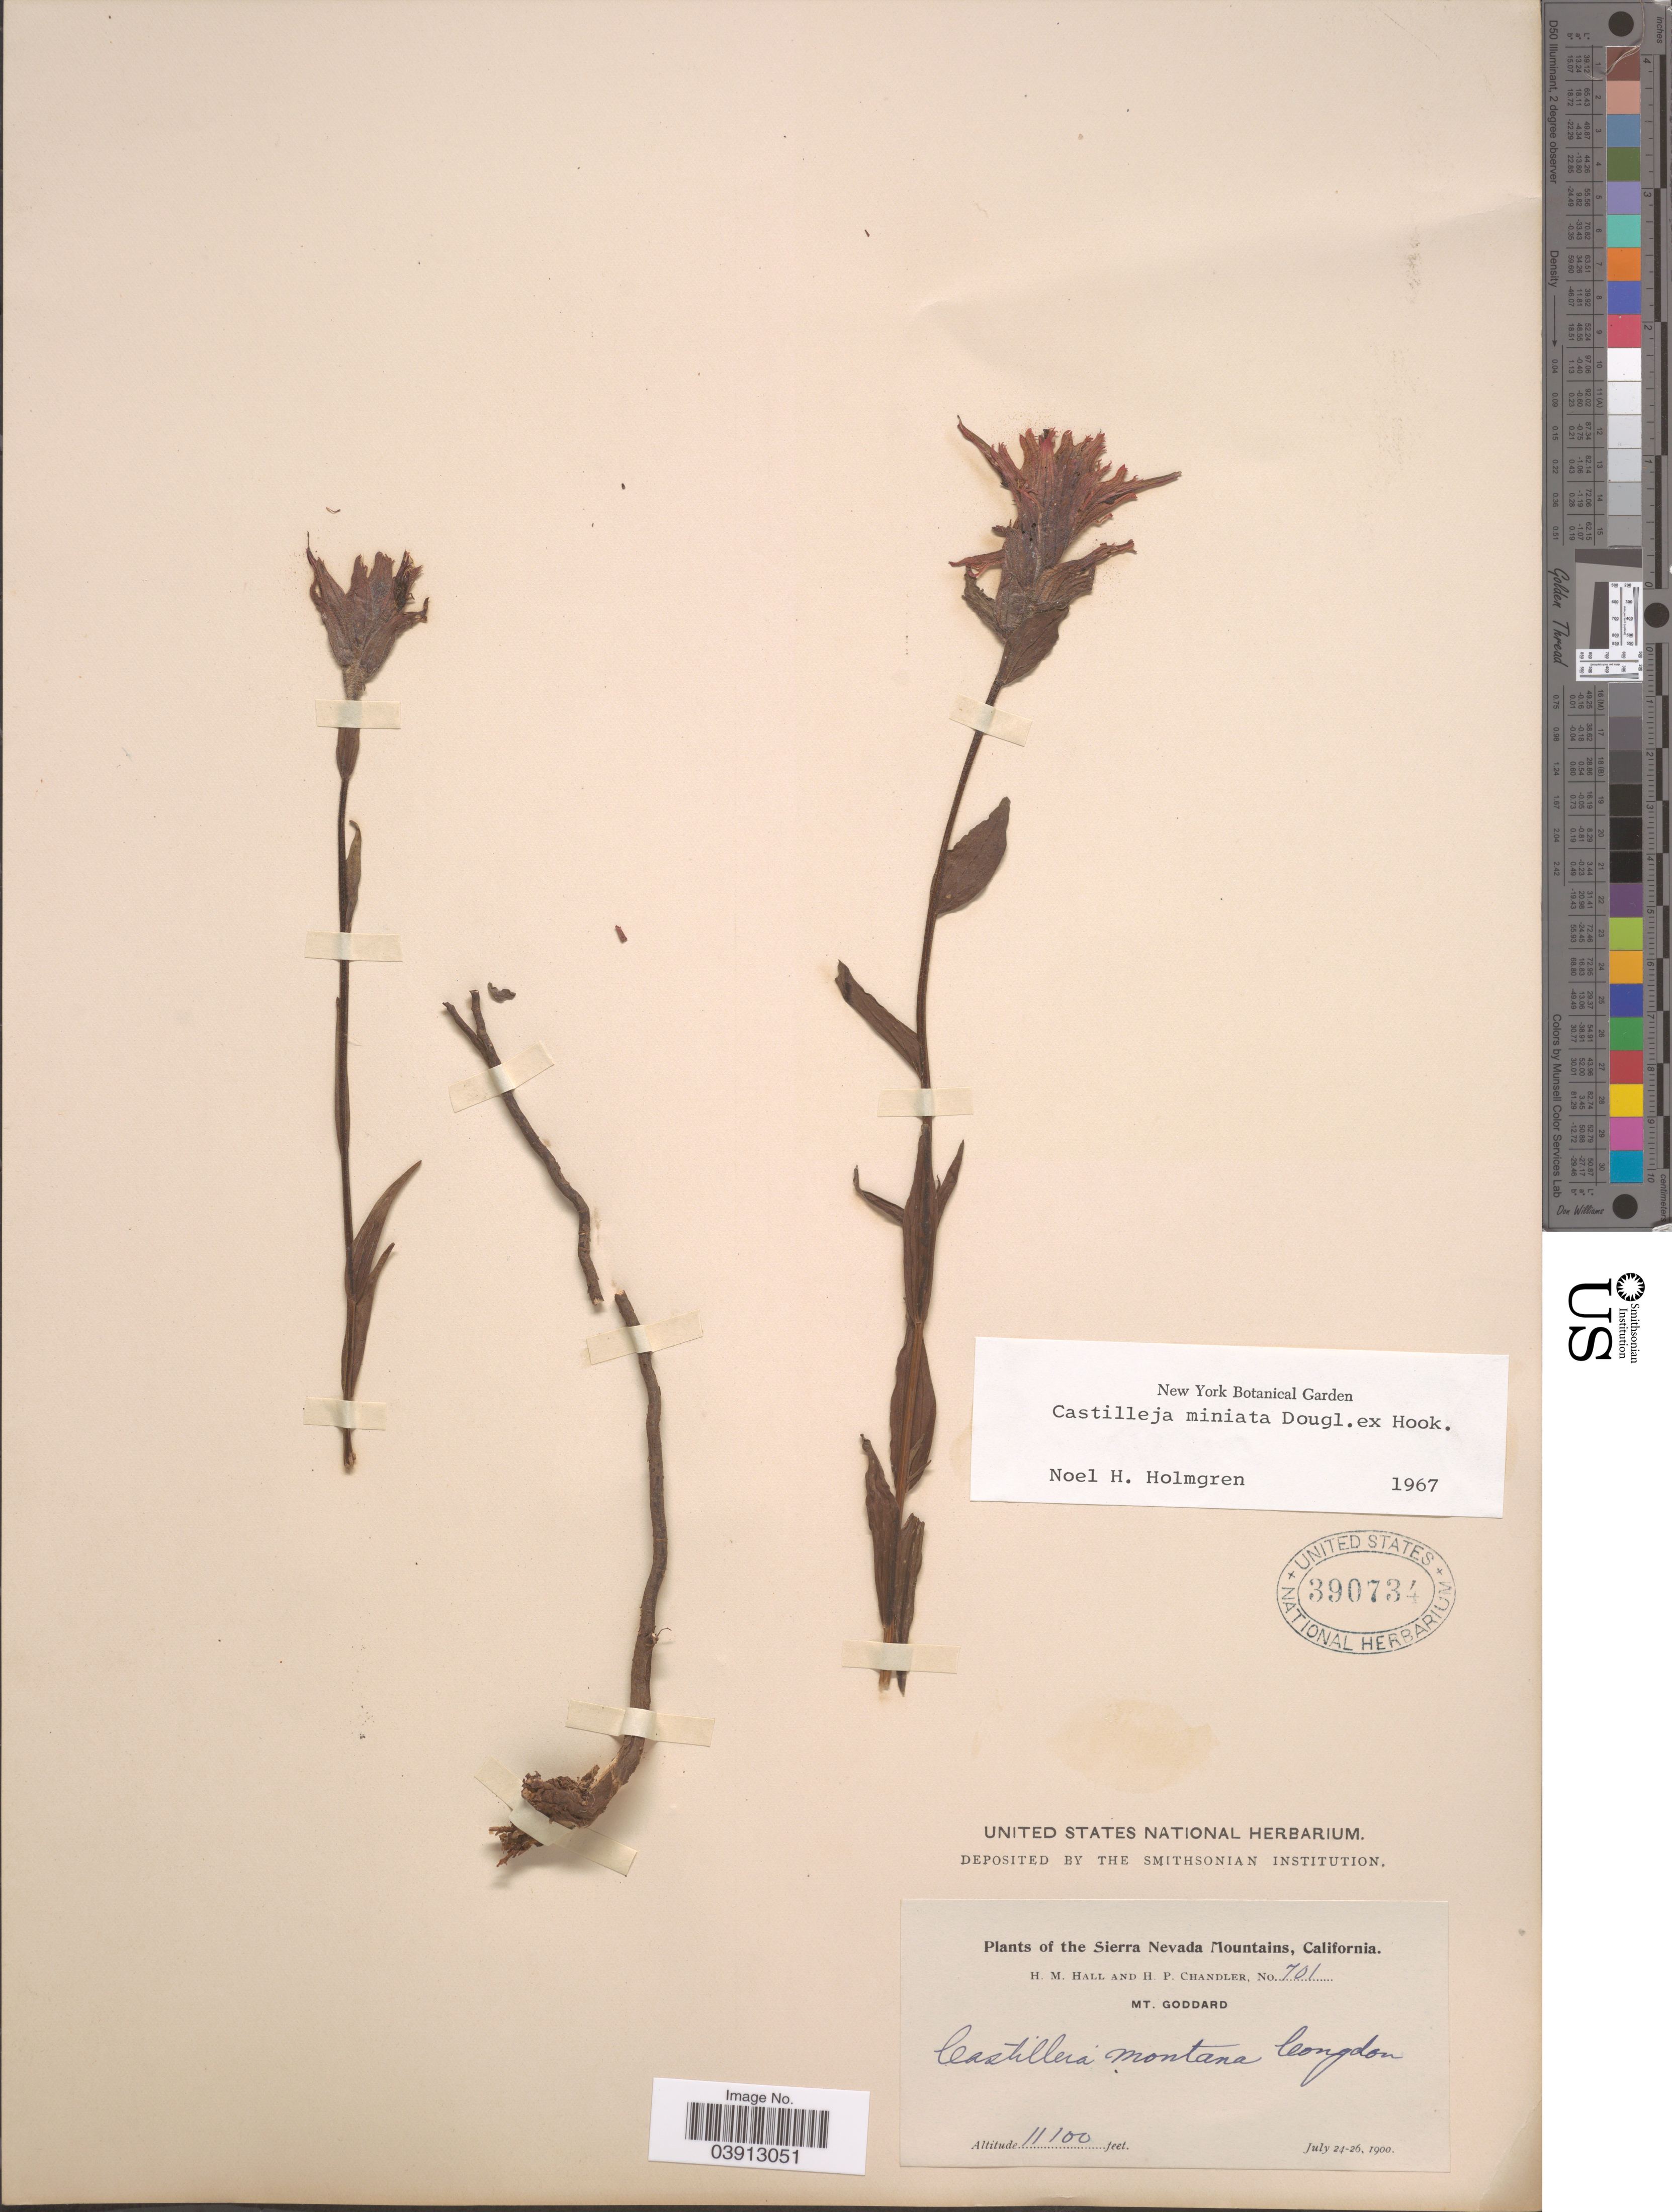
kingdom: Plantae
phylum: Tracheophyta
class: Magnoliopsida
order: Lamiales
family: Orobanchaceae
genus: Castilleja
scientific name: Castilleja miniata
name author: Douglas ex Hook.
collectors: H. M. Hall & H. Chandler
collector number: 701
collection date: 1900-07-24/1900-07-26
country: United States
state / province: California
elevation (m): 3383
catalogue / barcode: US 390734